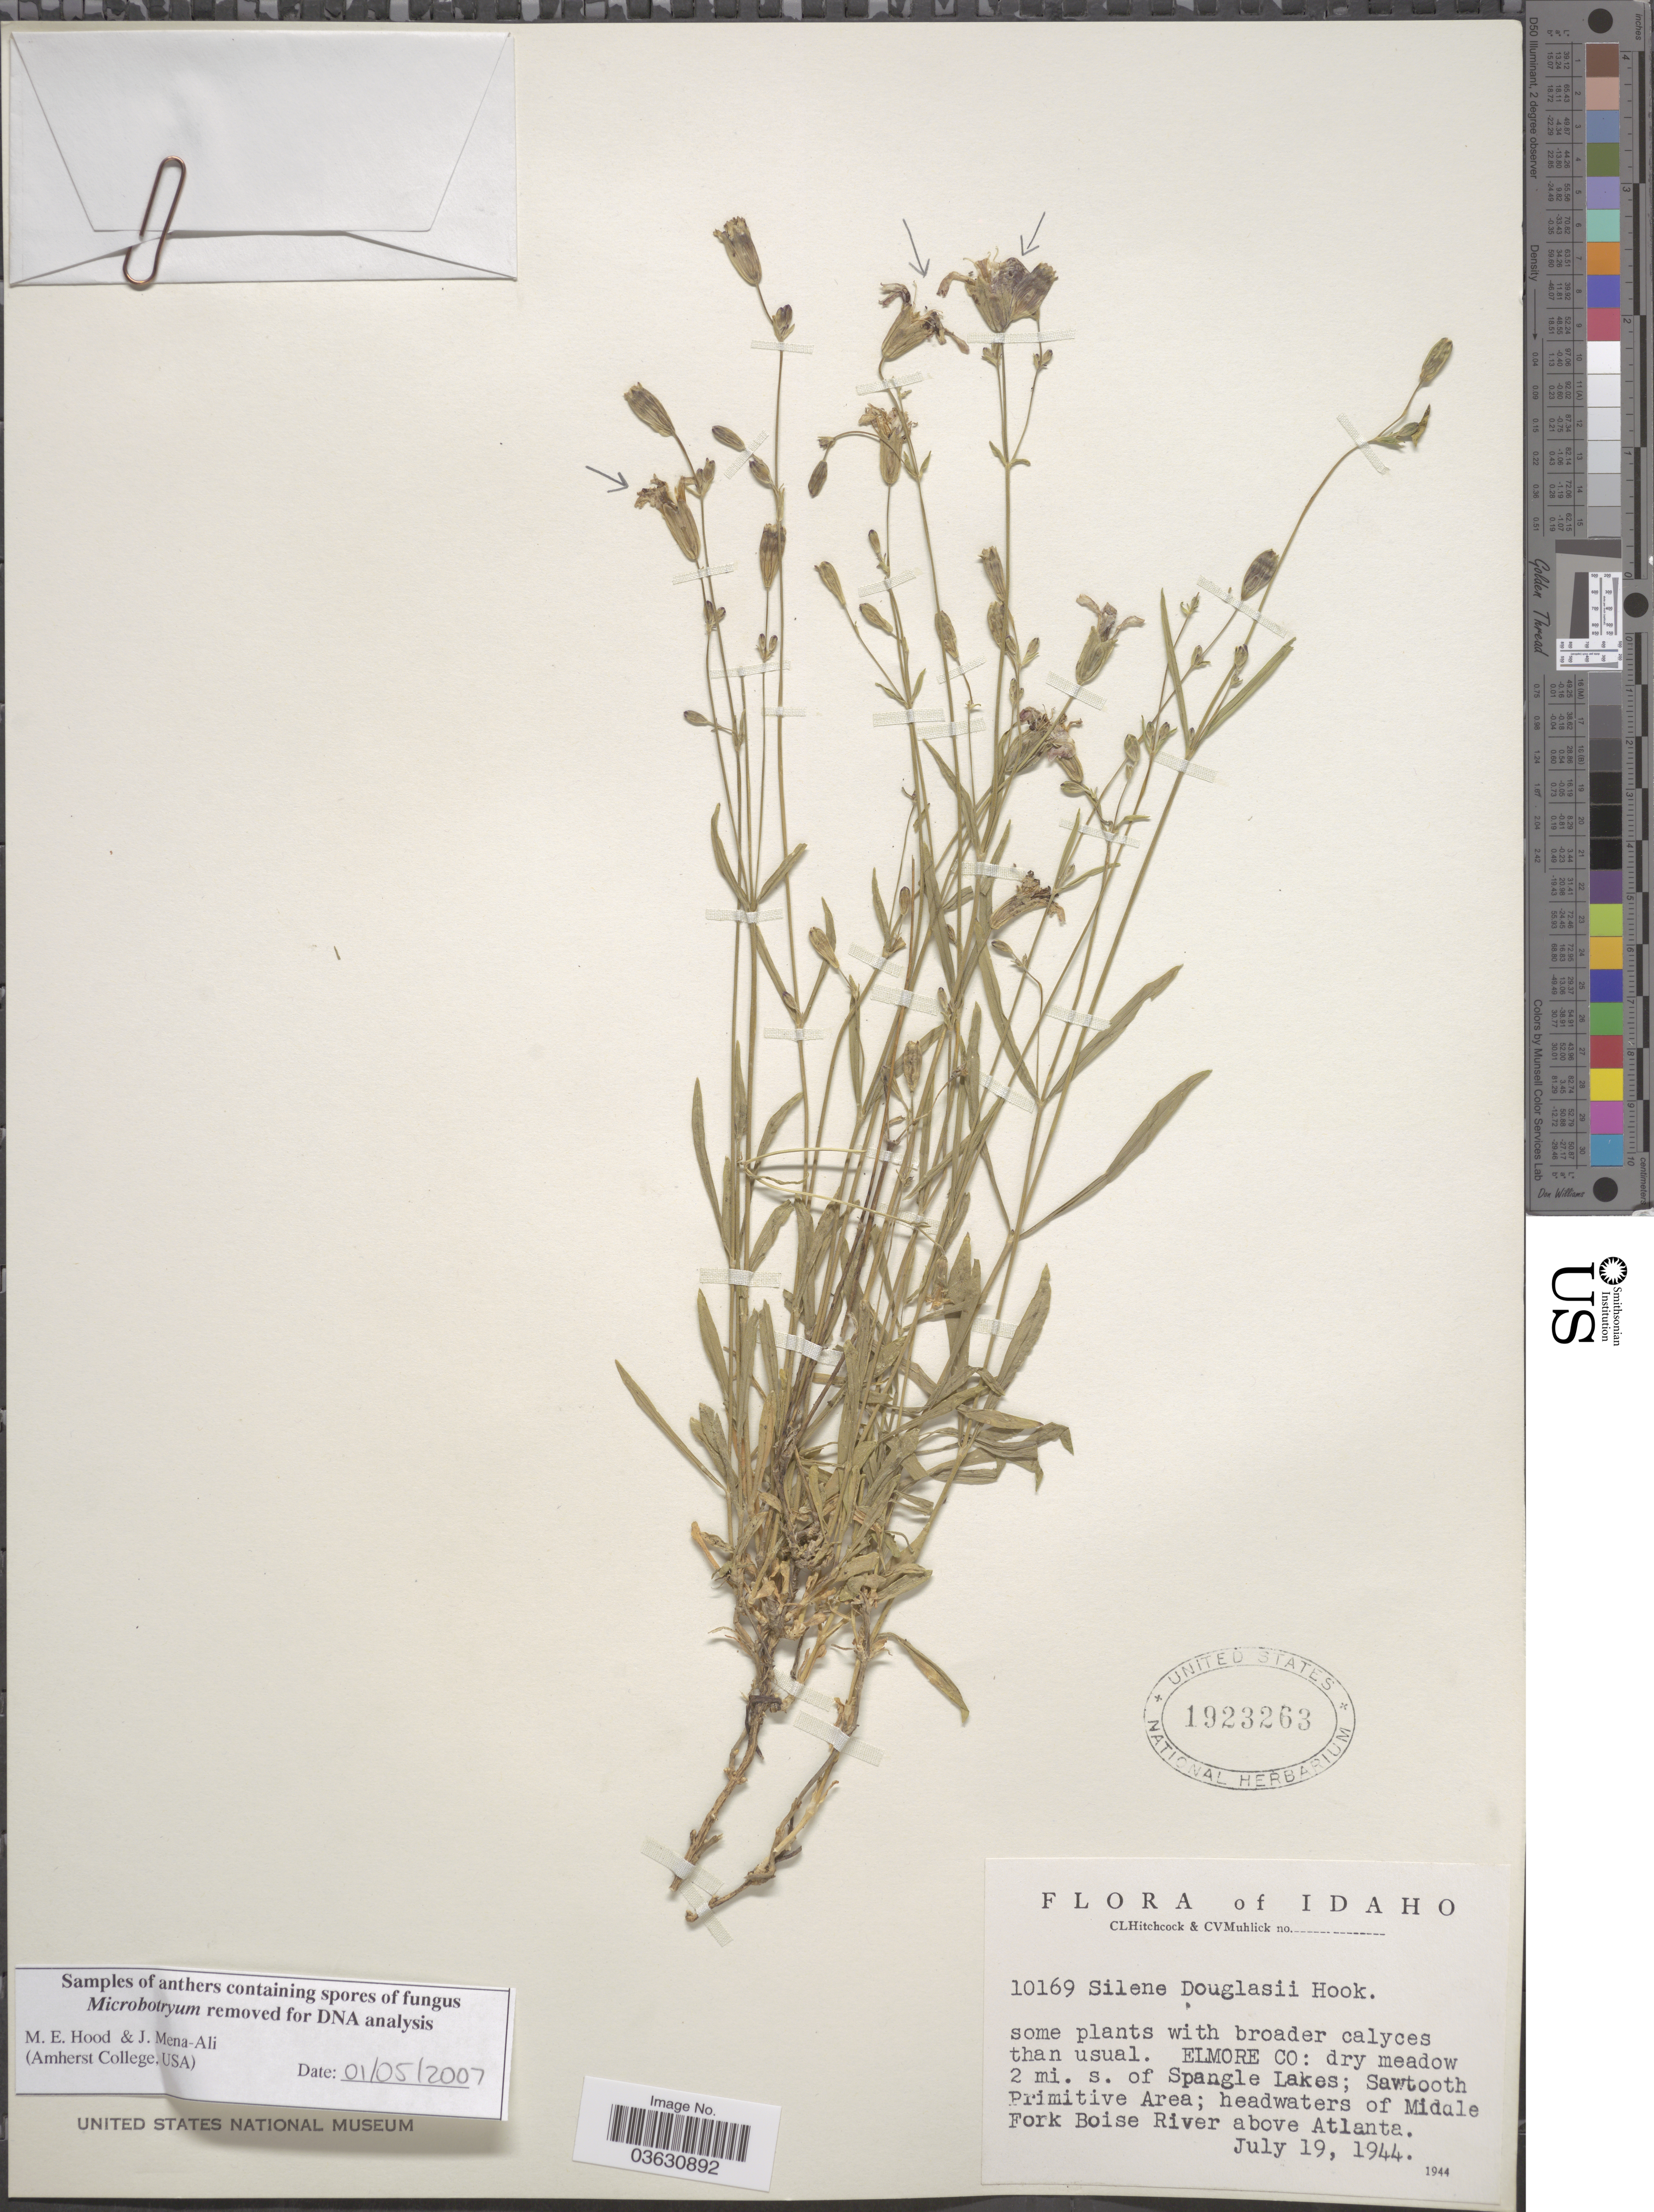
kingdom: Plantae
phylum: Tracheophyta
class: Magnoliopsida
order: Caryophyllales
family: Caryophyllaceae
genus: Silene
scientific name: Silene douglasii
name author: Hook.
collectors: C. L. Hitchcock & C. V. Muhlick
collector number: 10169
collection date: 1944-07-19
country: United States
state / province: Idaho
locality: Elmore Co: dry meadow 2 mi. s. of Spangle Lakes; Sawtooth Primitive Area; headwaters of Middle Fork Boise River above Atlanta.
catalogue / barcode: US 1923263